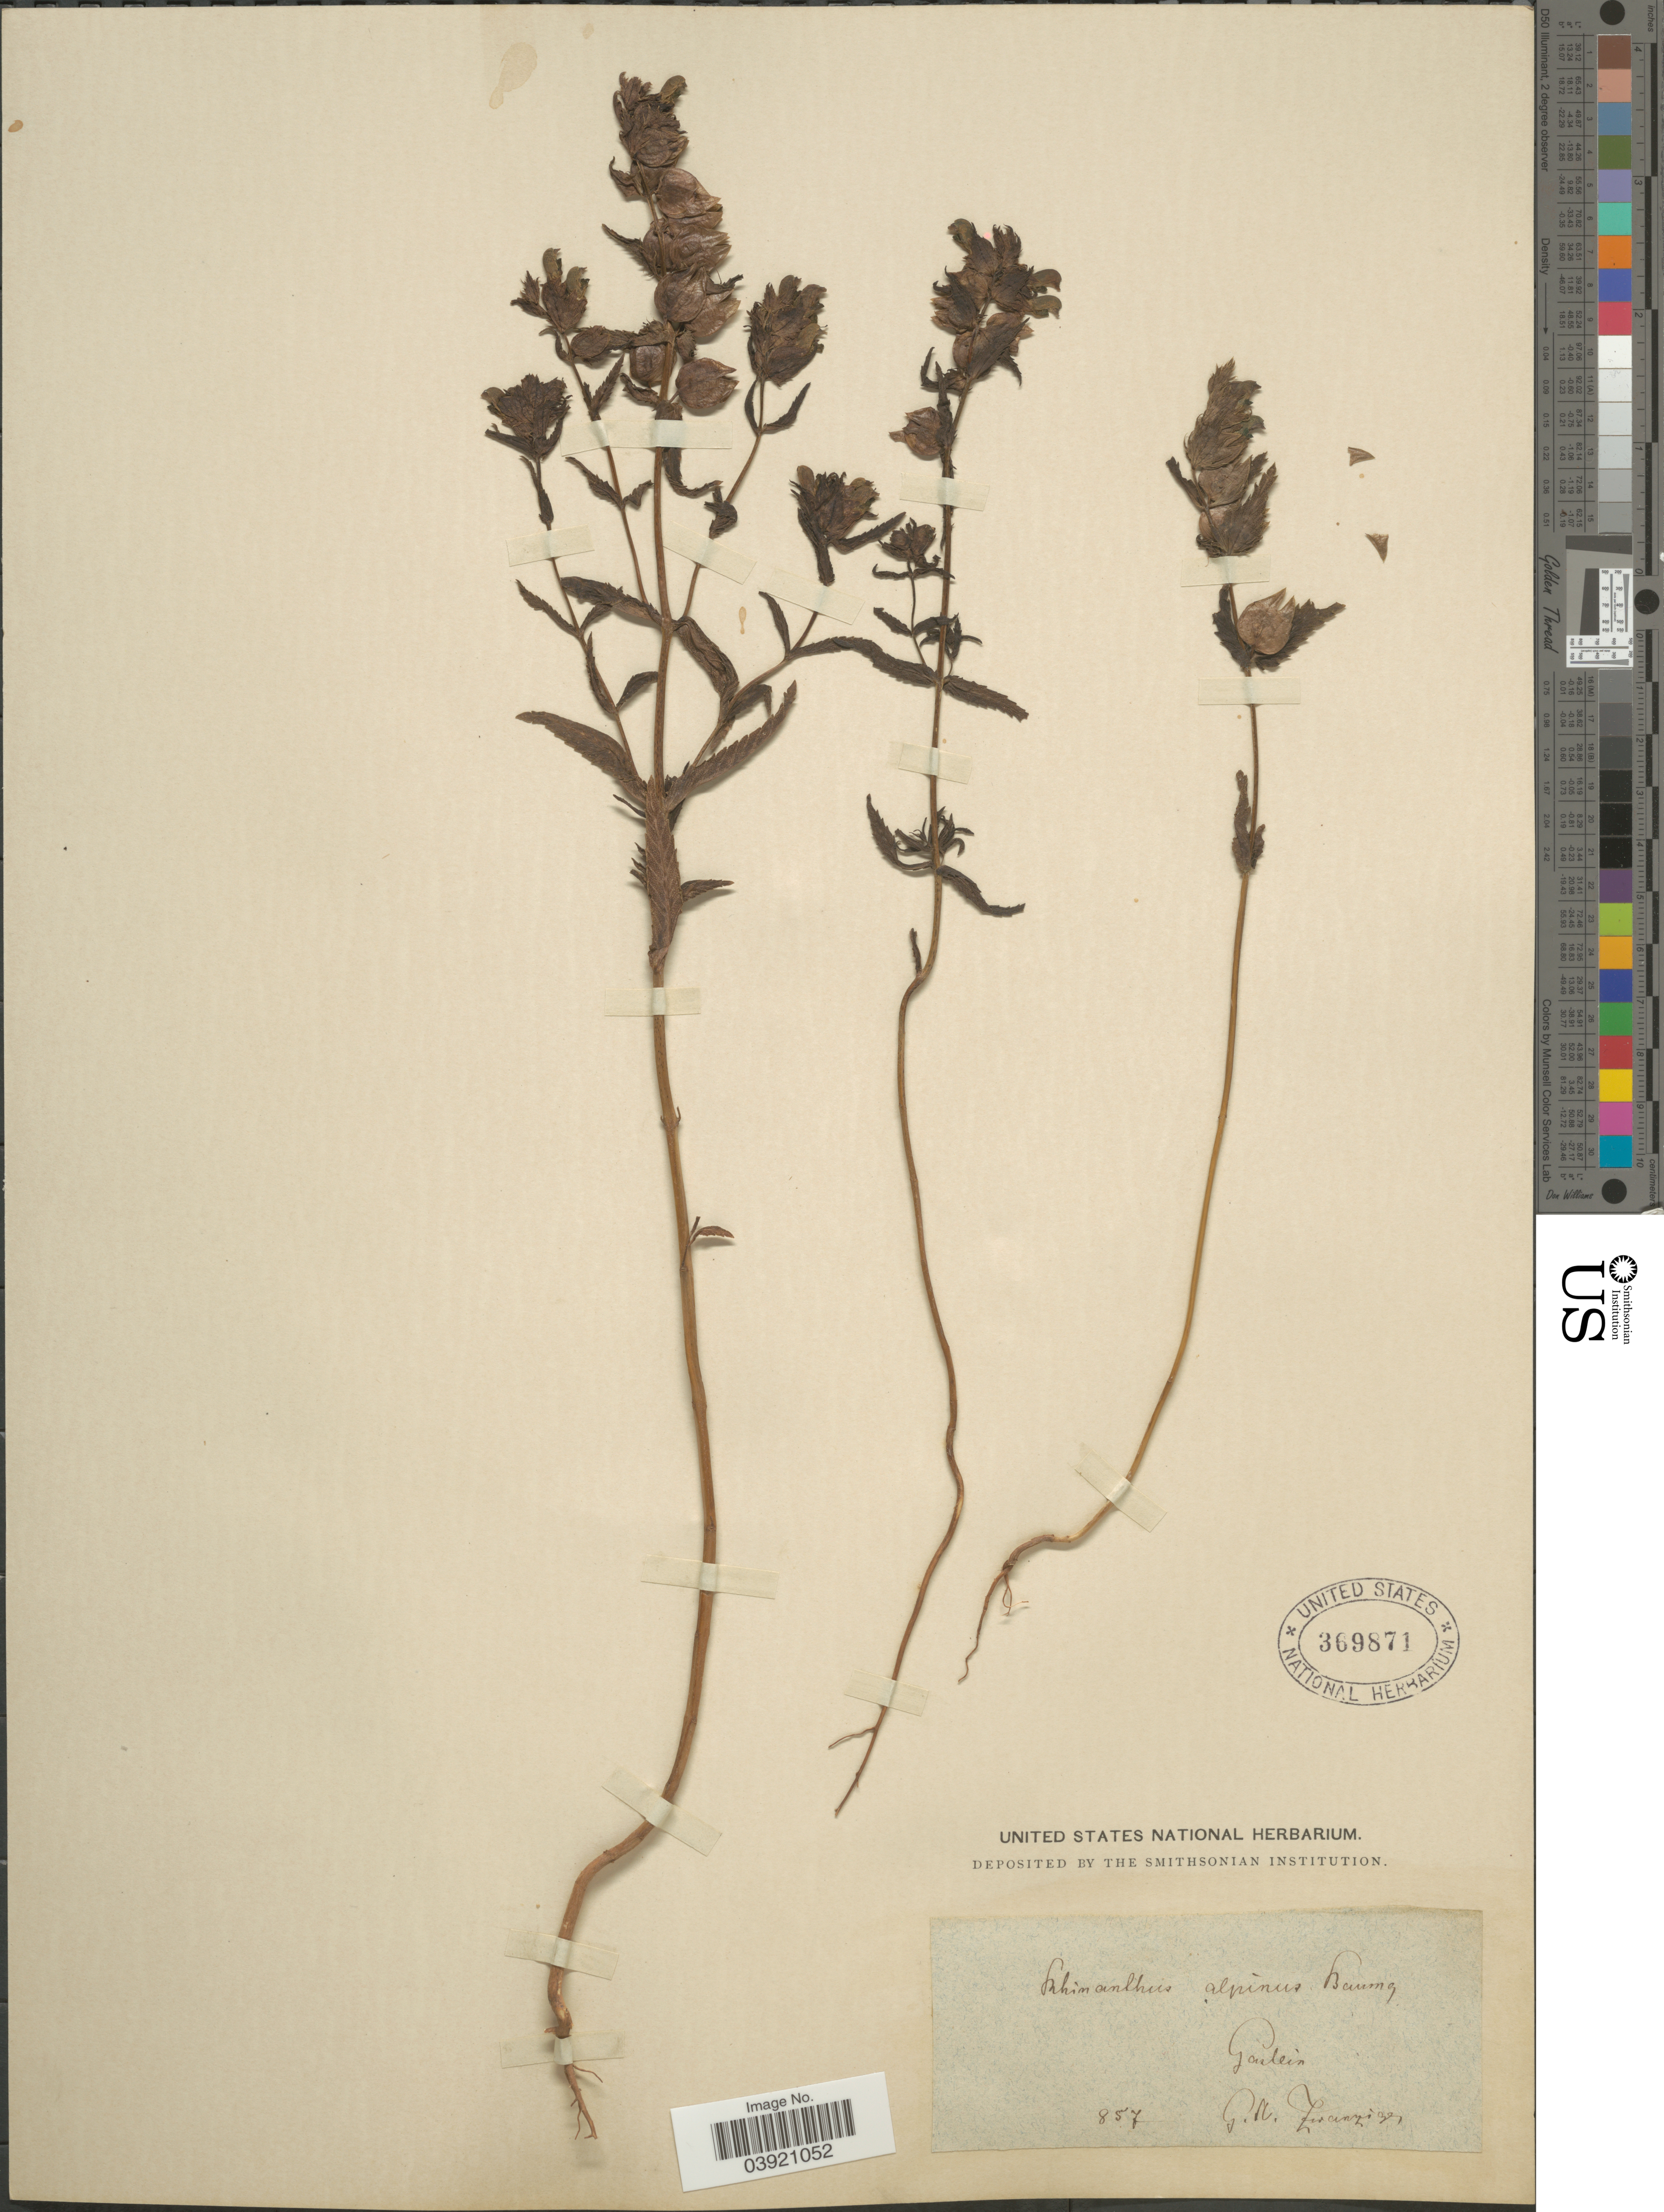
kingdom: Plantae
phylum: Tracheophyta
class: Magnoliopsida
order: Lamiales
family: Orobanchaceae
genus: Rhinanthus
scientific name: Rhinanthus alpinus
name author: (L.) Lam.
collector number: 857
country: Austria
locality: Gastein.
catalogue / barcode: US 369871